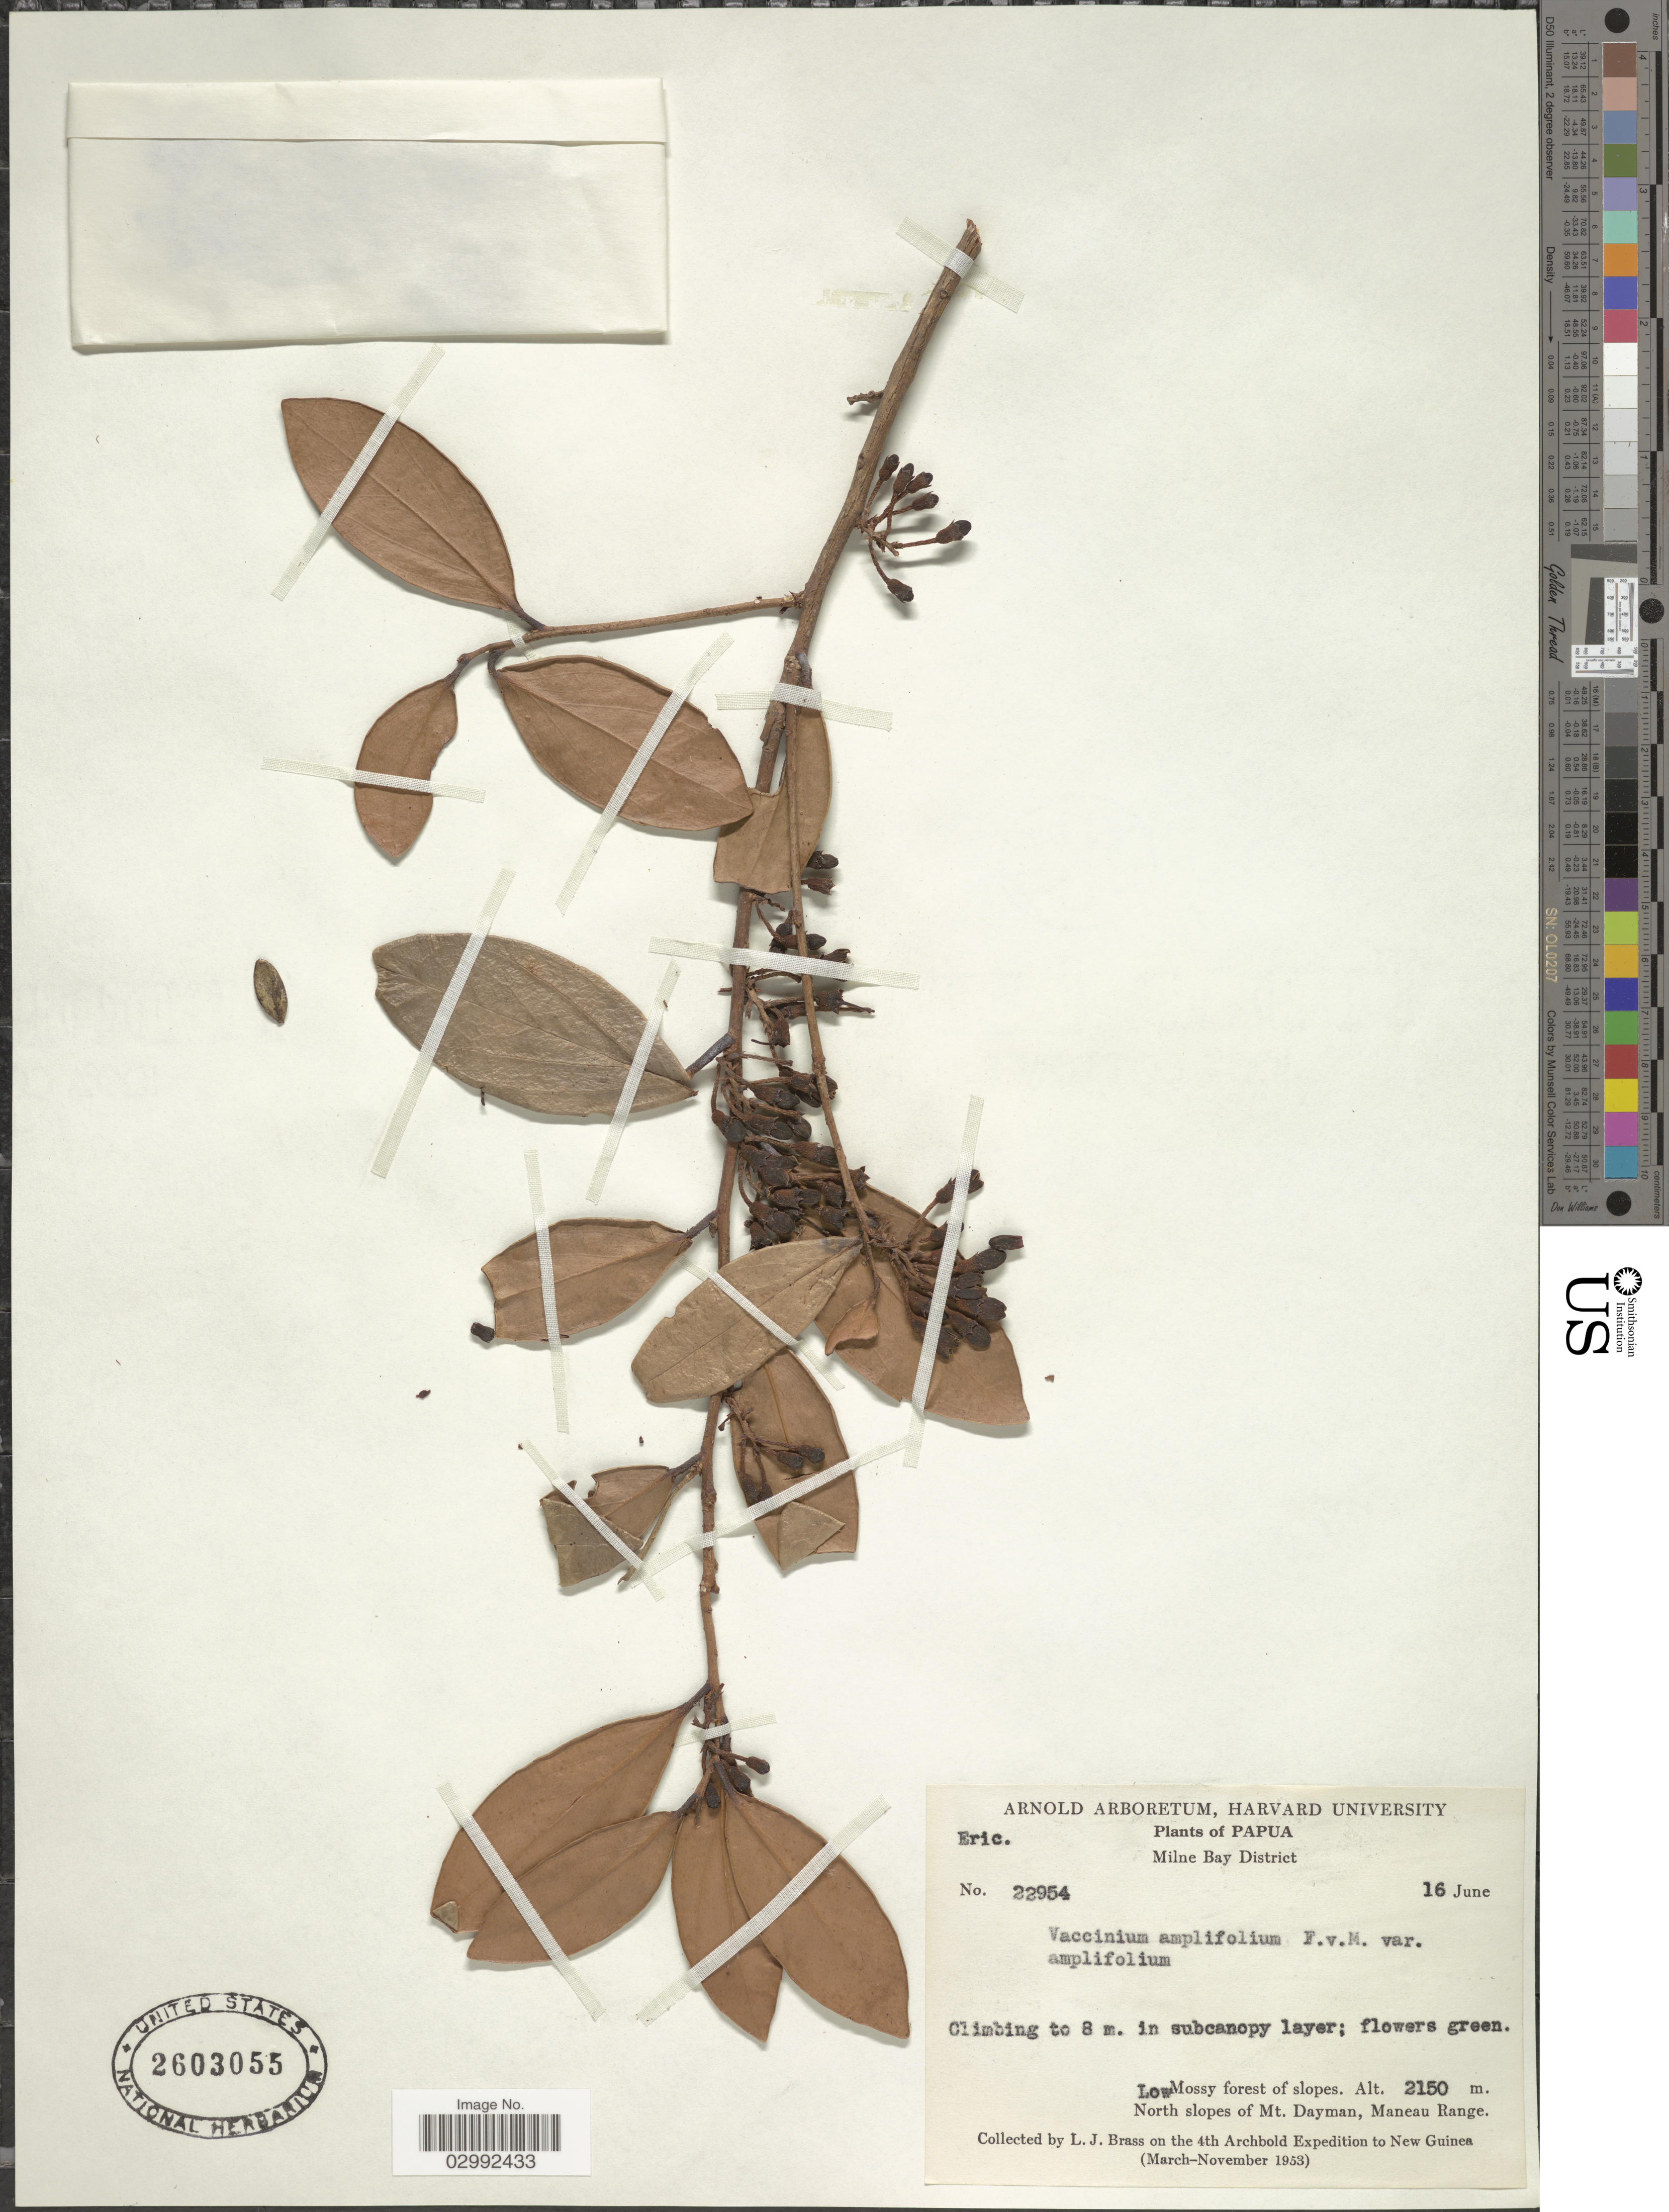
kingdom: Plantae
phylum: Tracheophyta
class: Magnoliopsida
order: Ericales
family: Ericaceae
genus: Vaccinium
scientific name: Vaccinium amplifolium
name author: F. Muell.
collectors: L. J. Brass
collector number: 22954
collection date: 1953-06-16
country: Papua New Guinea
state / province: Milne Bay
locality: Papua, Milne Bay District, Low Mossy Forest of slopes, North slopes of Mt. Dayman, Maneau Range.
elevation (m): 2150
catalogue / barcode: US 2603055